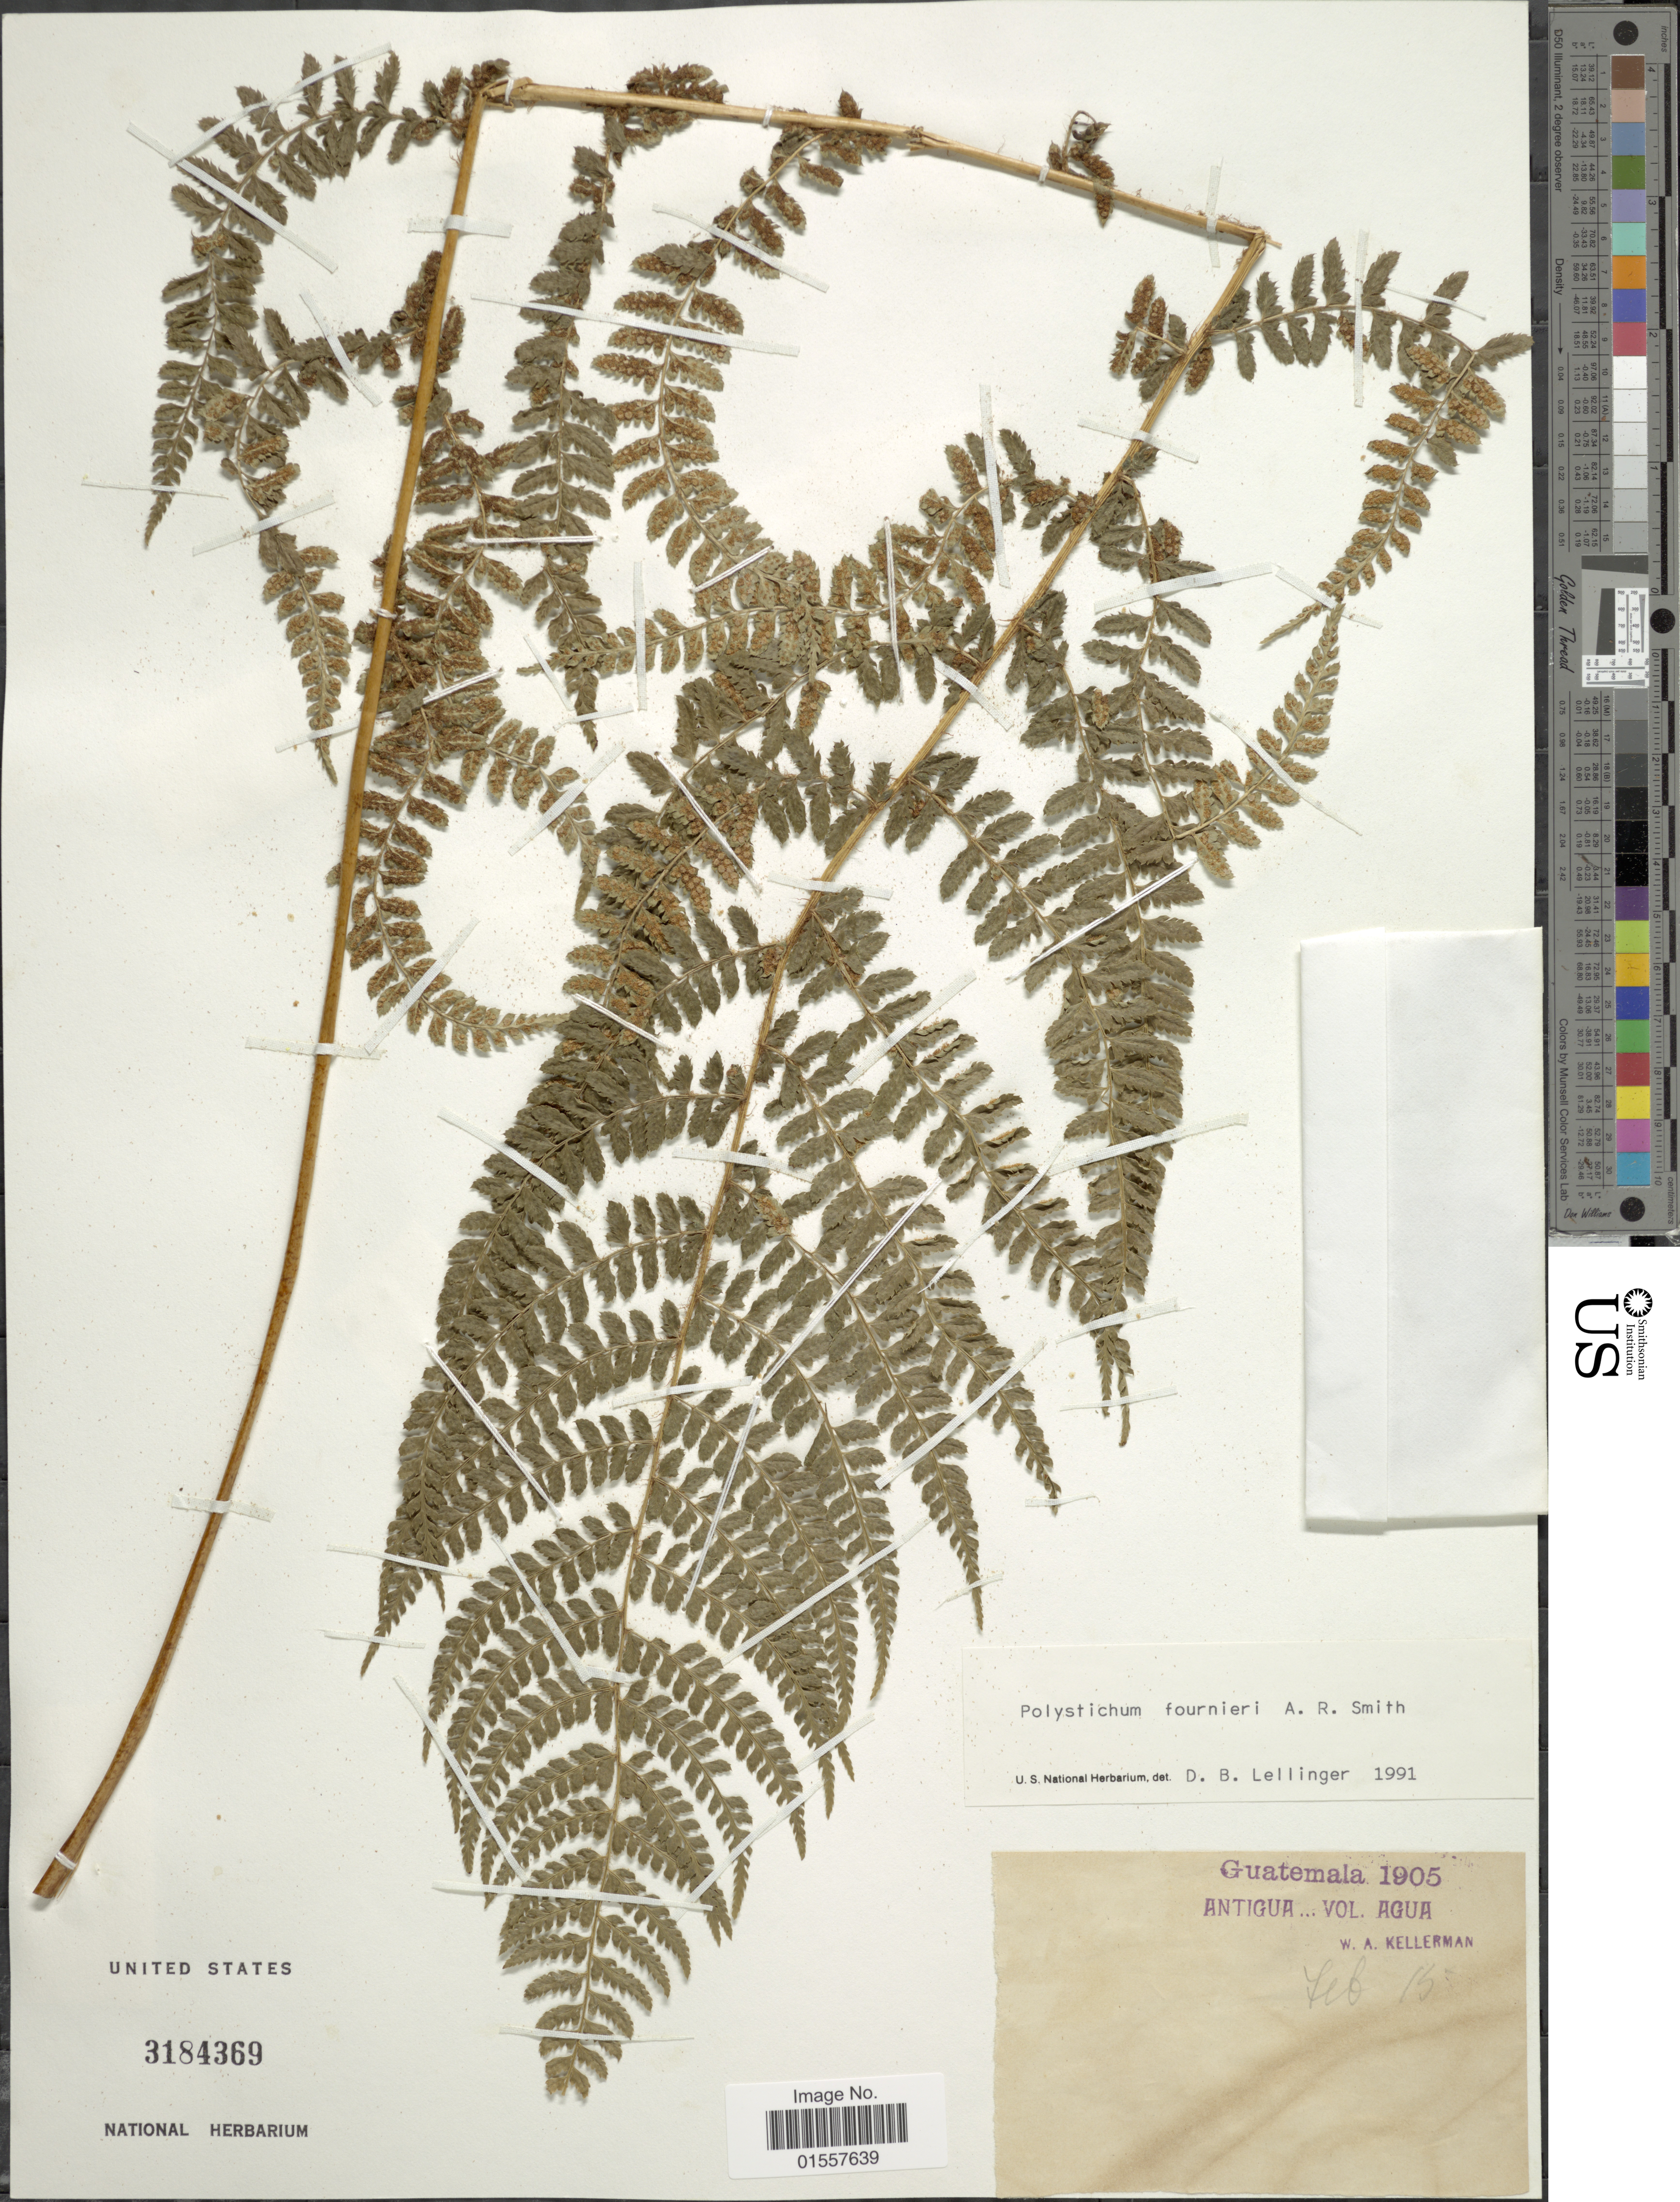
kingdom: Plantae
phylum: Tracheophyta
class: Polypodiopsida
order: Polypodiales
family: Dryopteridaceae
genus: Polystichum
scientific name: Polystichum fournieri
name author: A.R. Sm.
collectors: W. Kellerman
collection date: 1905-02-15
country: Guatemala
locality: Antigua, Volcan Agua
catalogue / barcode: US 3184369